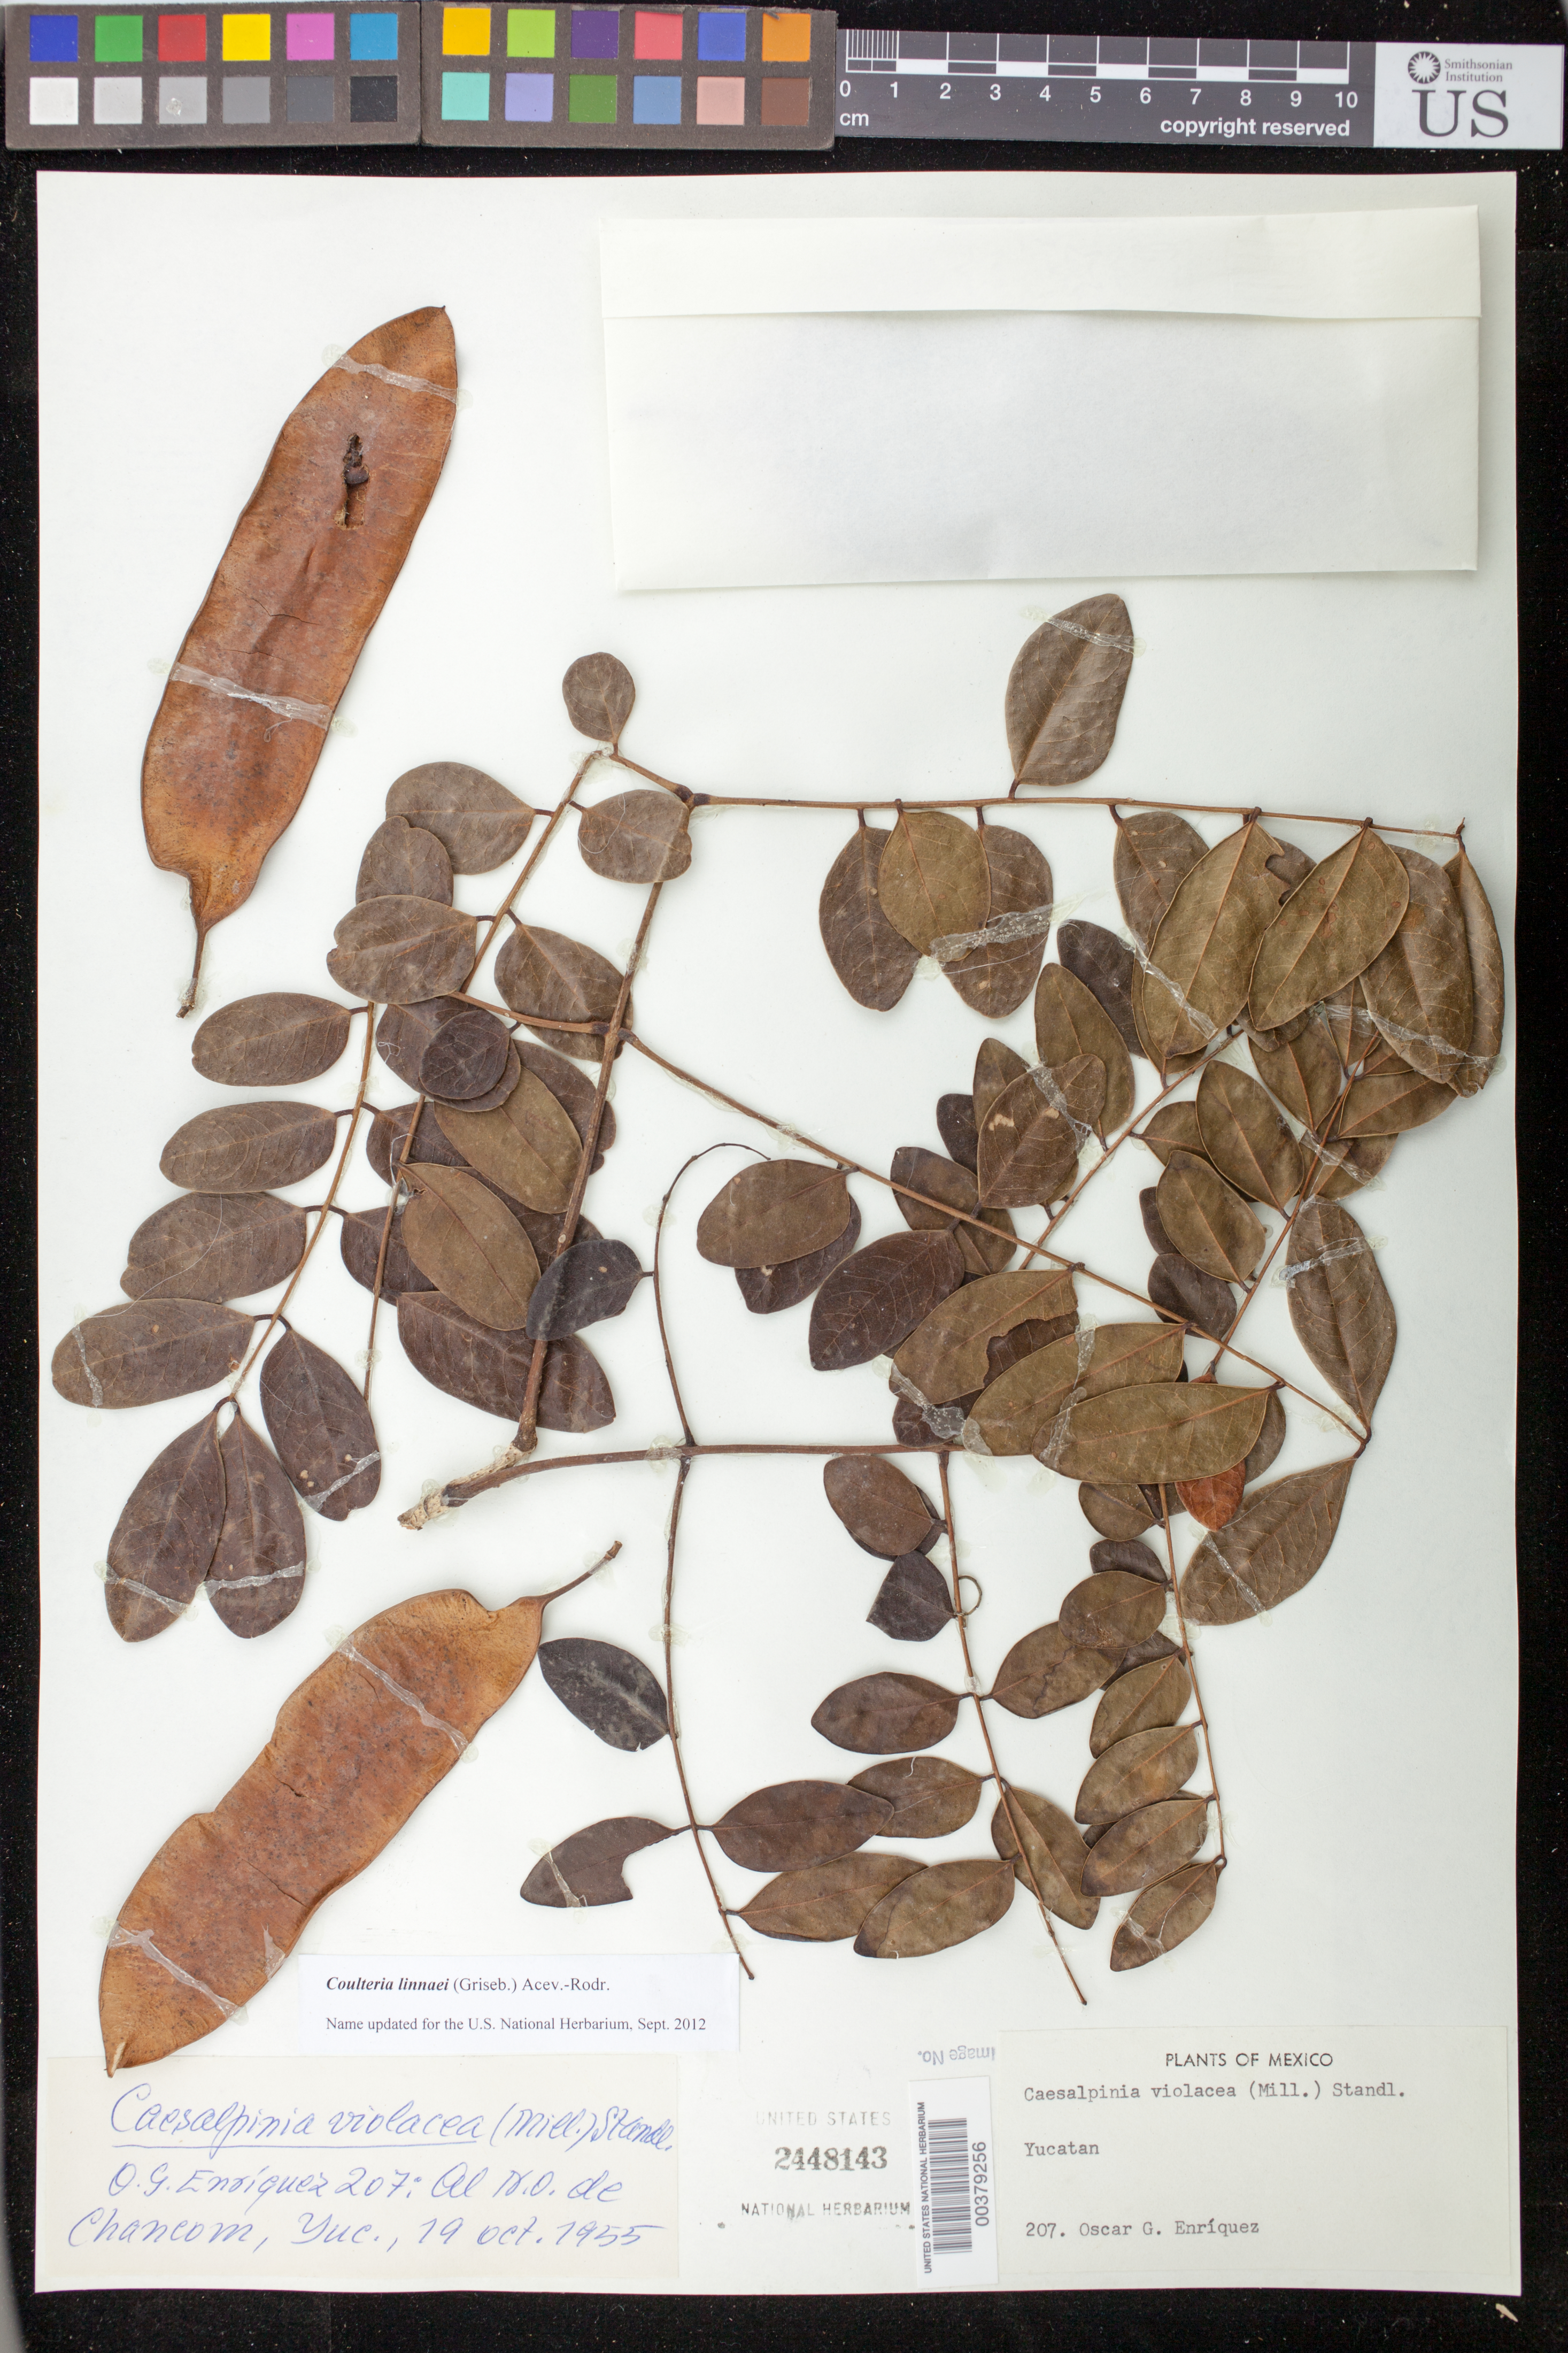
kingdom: Plantae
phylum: Tracheophyta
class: Magnoliopsida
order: Fabales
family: Fabaceae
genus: Coulteria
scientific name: Coulteria linnaei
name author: (Griseb.) Acev.-Rodr.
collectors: O. Enriquez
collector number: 207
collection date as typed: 19 Oct 1955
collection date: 1955-10-19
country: Mexico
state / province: Yucatán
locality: Al N.O. de Chaneom*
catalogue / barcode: US 2448143